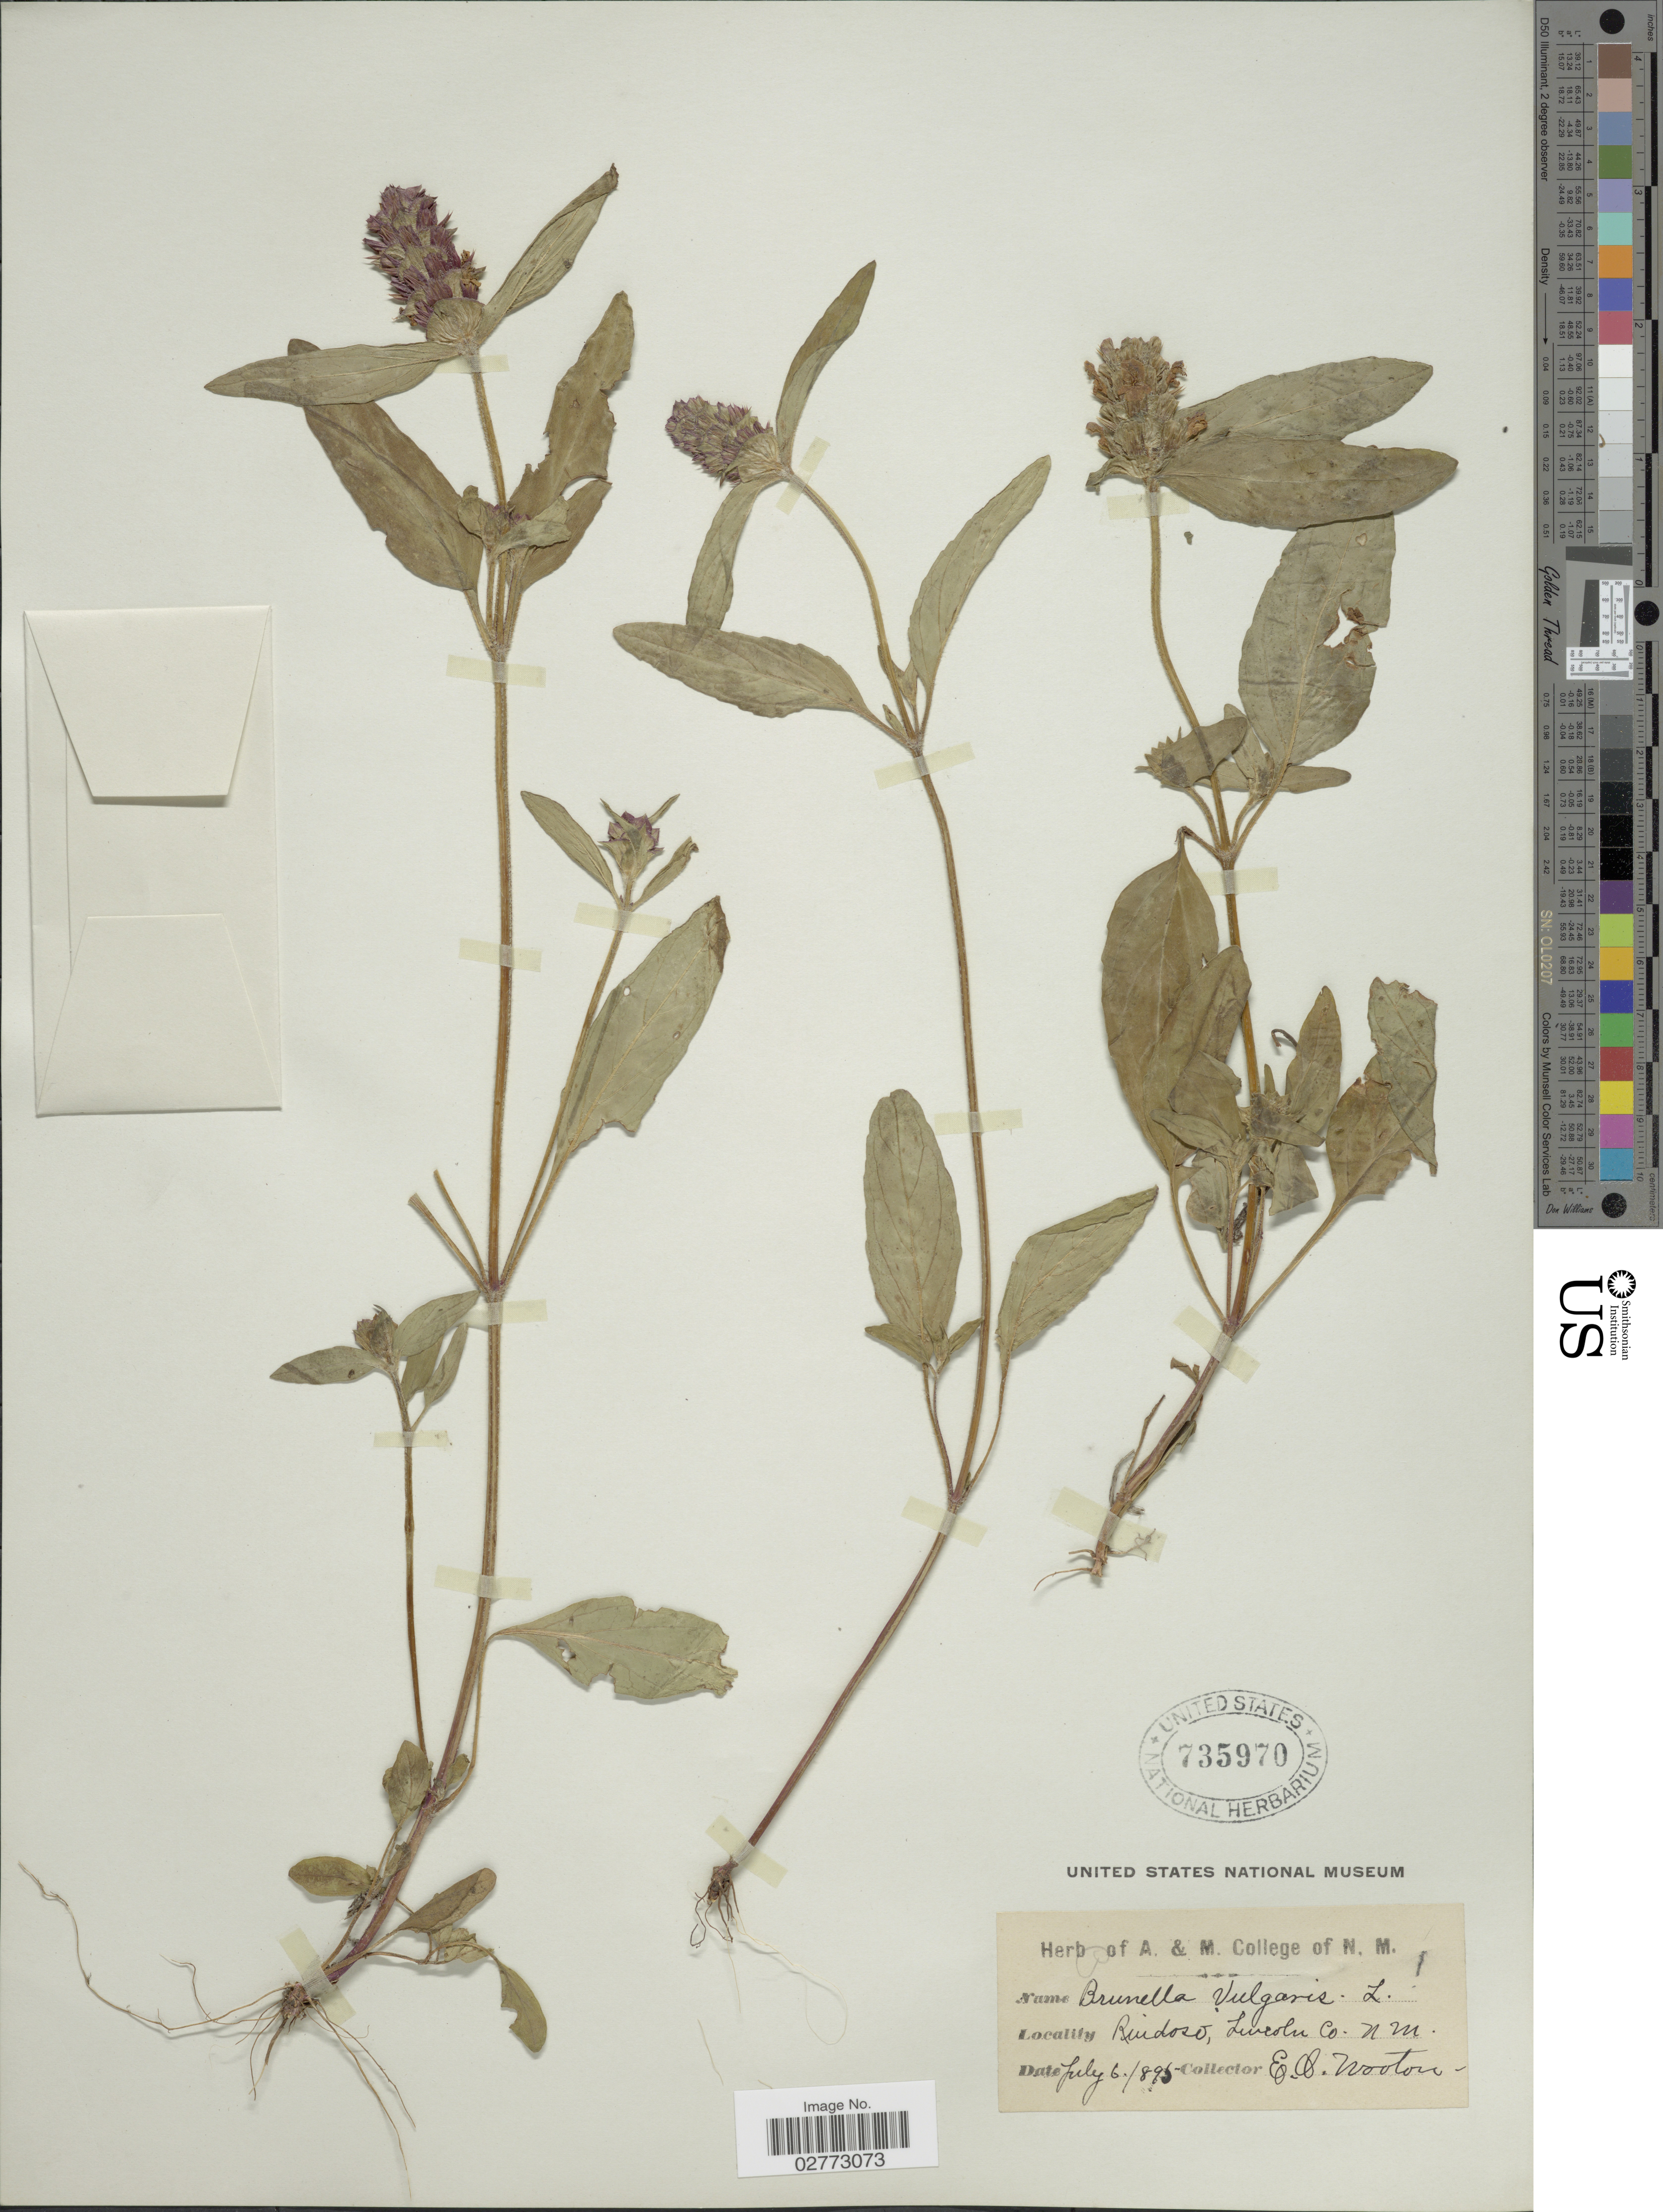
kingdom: Plantae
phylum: Tracheophyta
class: Magnoliopsida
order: Lamiales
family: Lamiaceae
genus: Prunella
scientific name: Prunella vulgaris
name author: L.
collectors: E. O. Wooton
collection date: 1895-07-06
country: United States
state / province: New Mexico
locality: Ruidoso, Lincoln Co.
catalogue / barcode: US 735970